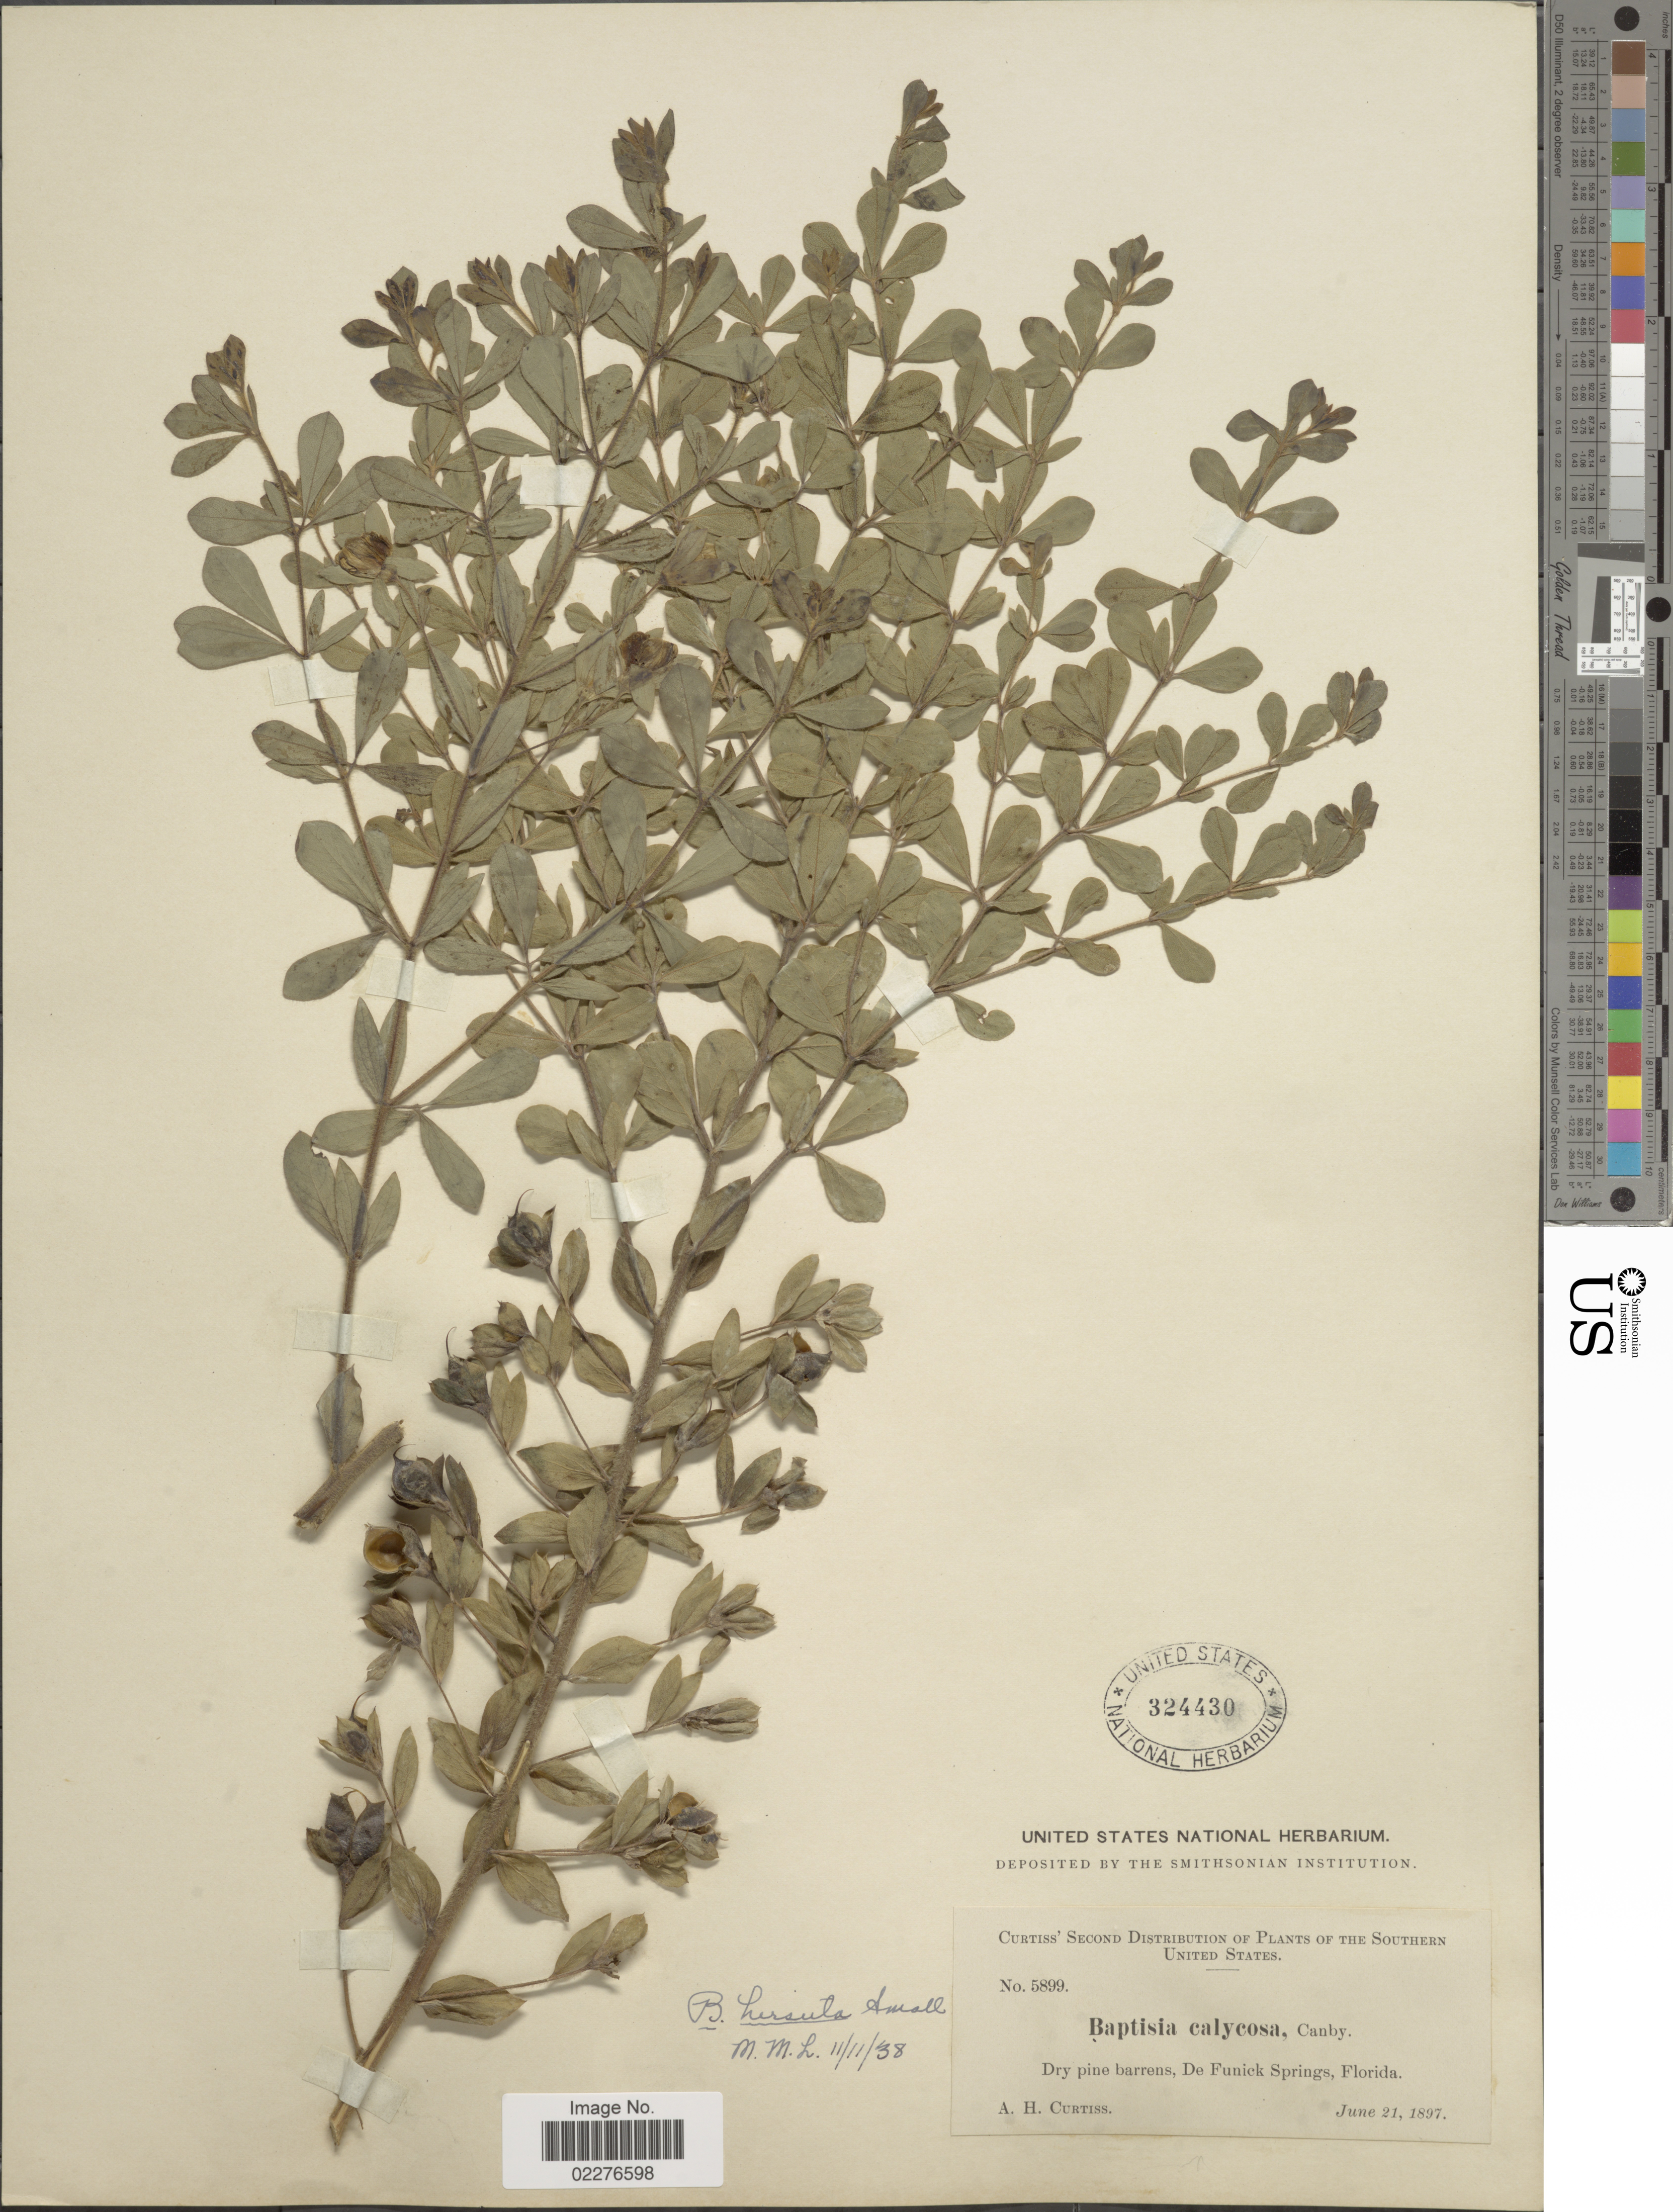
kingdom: Plantae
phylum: Tracheophyta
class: Magnoliopsida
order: Fabales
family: Fabaceae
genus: Baptisia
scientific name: Baptisia hirsuta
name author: Small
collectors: A. H. Curtiss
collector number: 5899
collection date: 1897-06-21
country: United States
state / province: Florida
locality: The Southern United States, Dry pine barrens, De Funick Springs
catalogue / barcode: US 324430